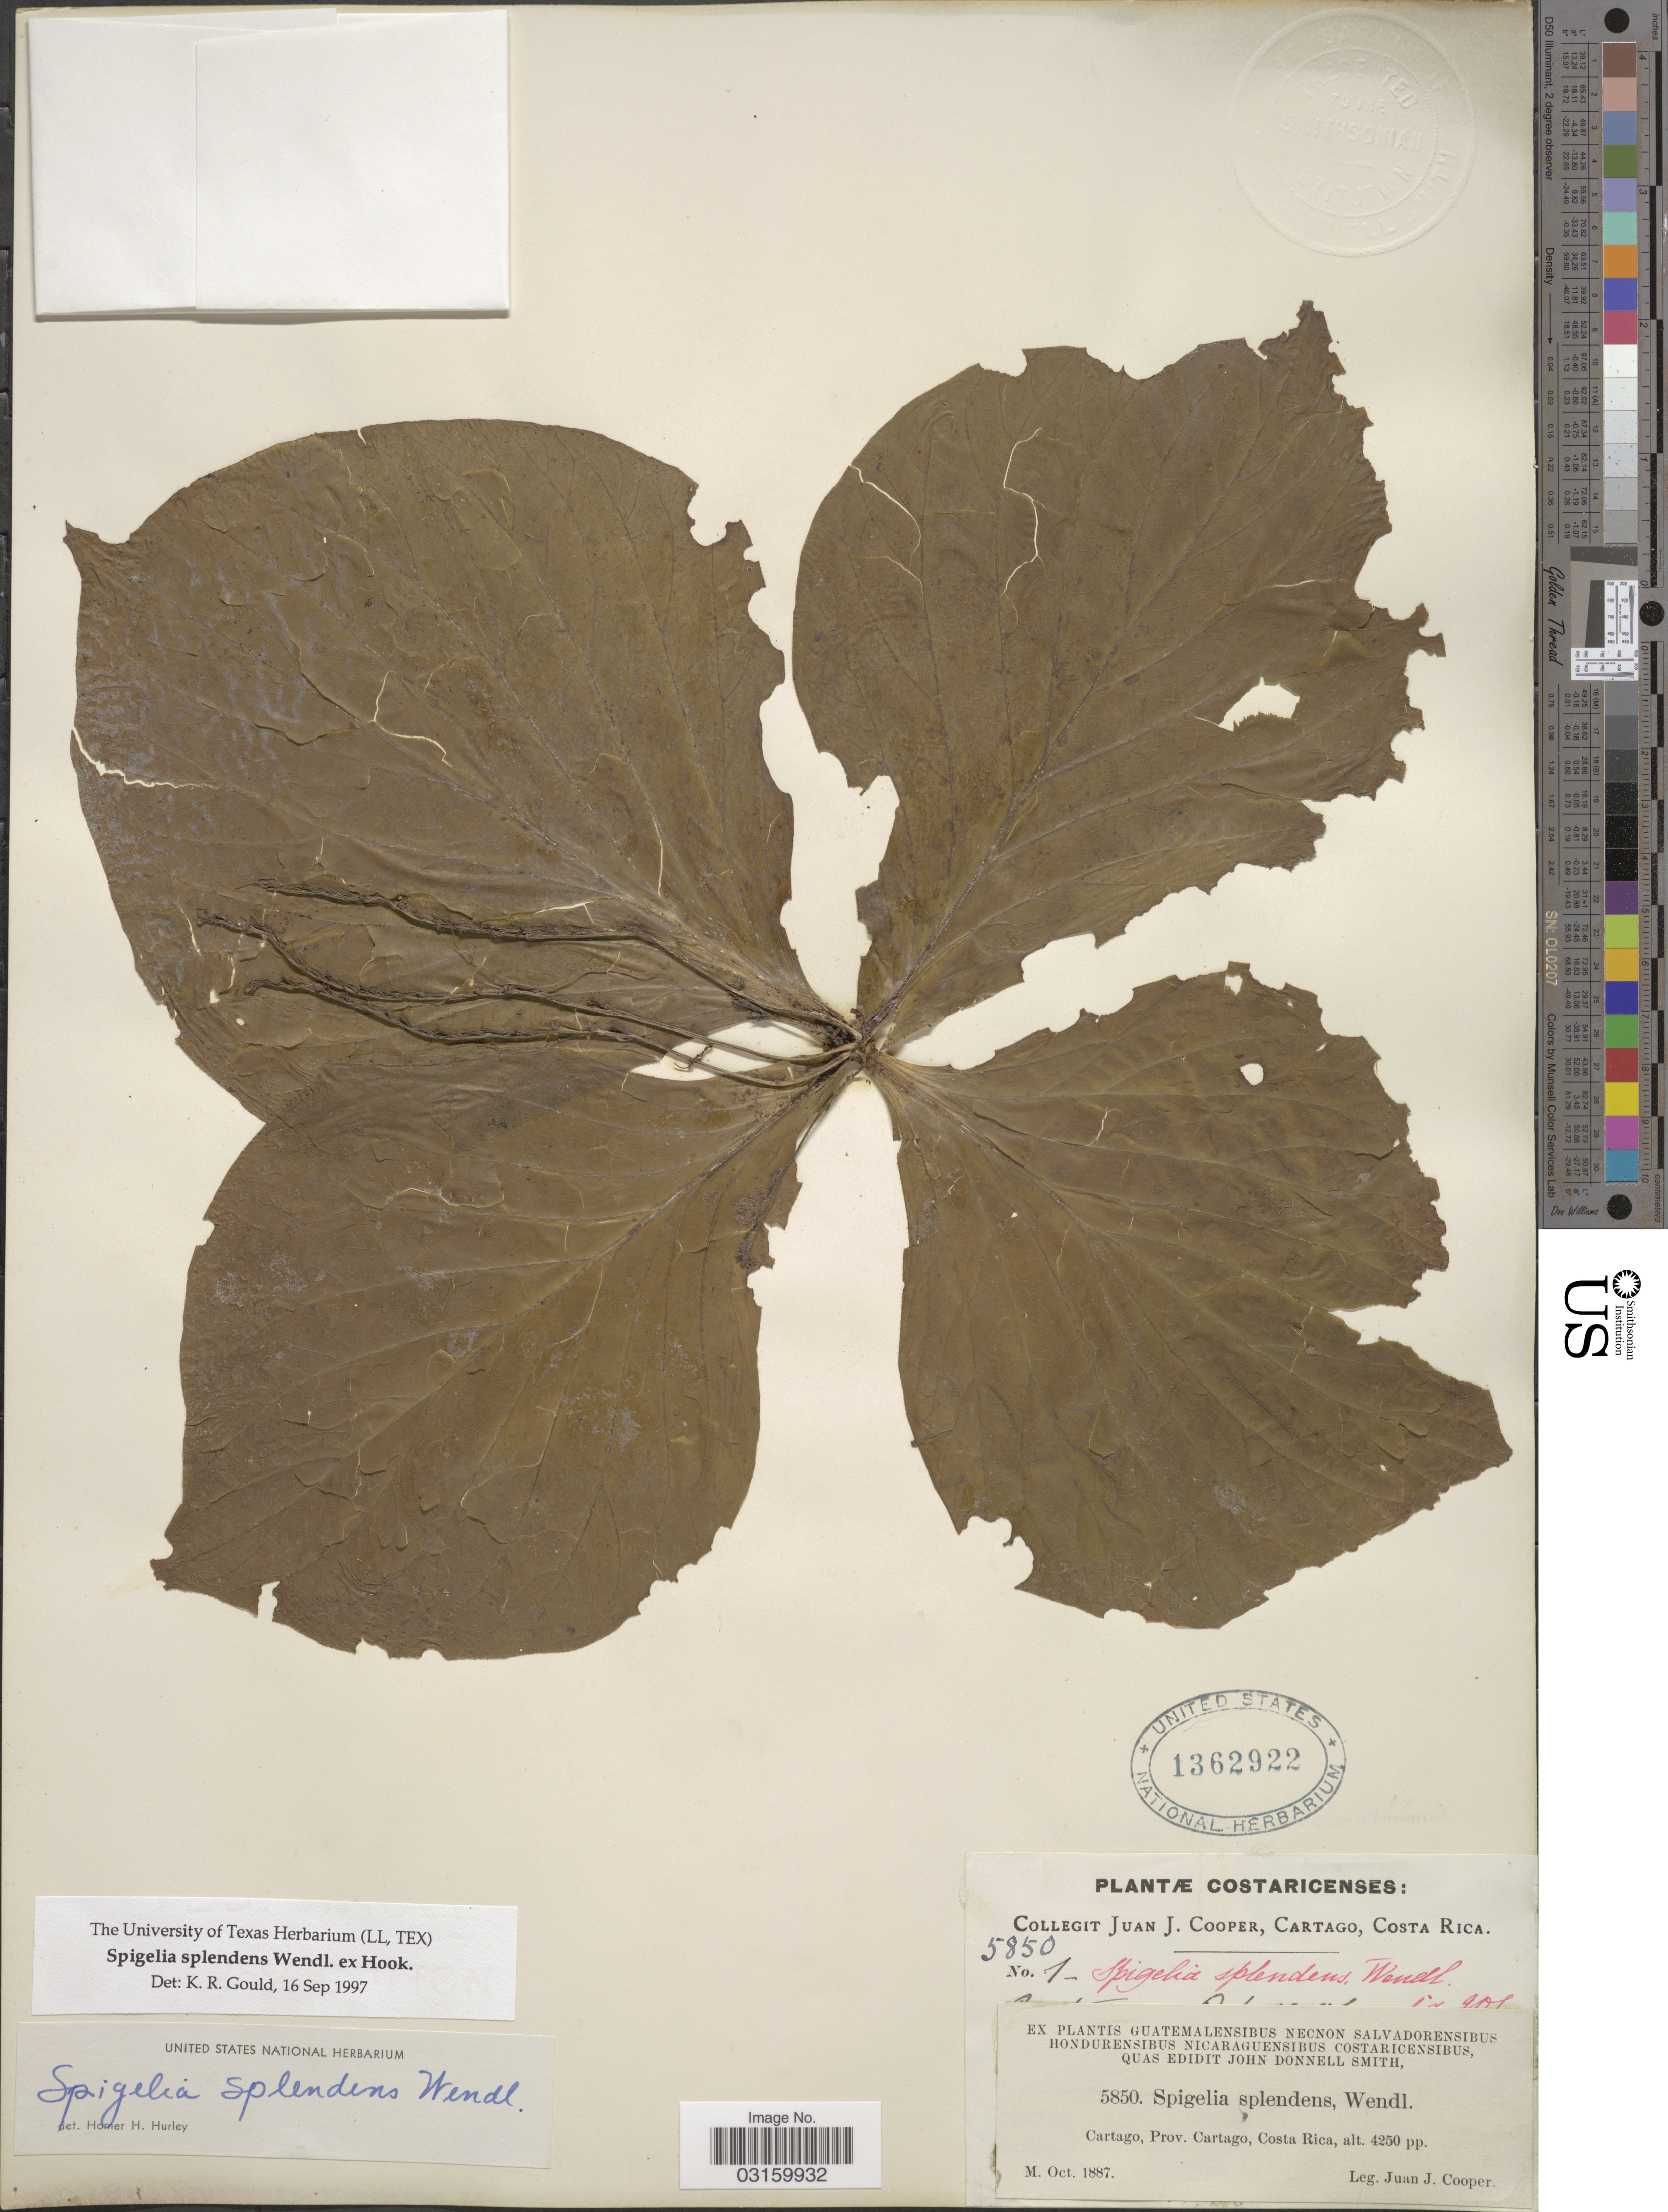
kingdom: Plantae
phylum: Tracheophyta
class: Magnoliopsida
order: Gentianales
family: Loganiaceae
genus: Spigelia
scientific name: Spigelia splendens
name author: H. Wendl. ex Hook.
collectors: J. J. Cooper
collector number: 5850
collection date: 1887-10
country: Costa Rica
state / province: Cartago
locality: Cartago, Prov. Cartago.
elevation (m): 1295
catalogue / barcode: US 1362922